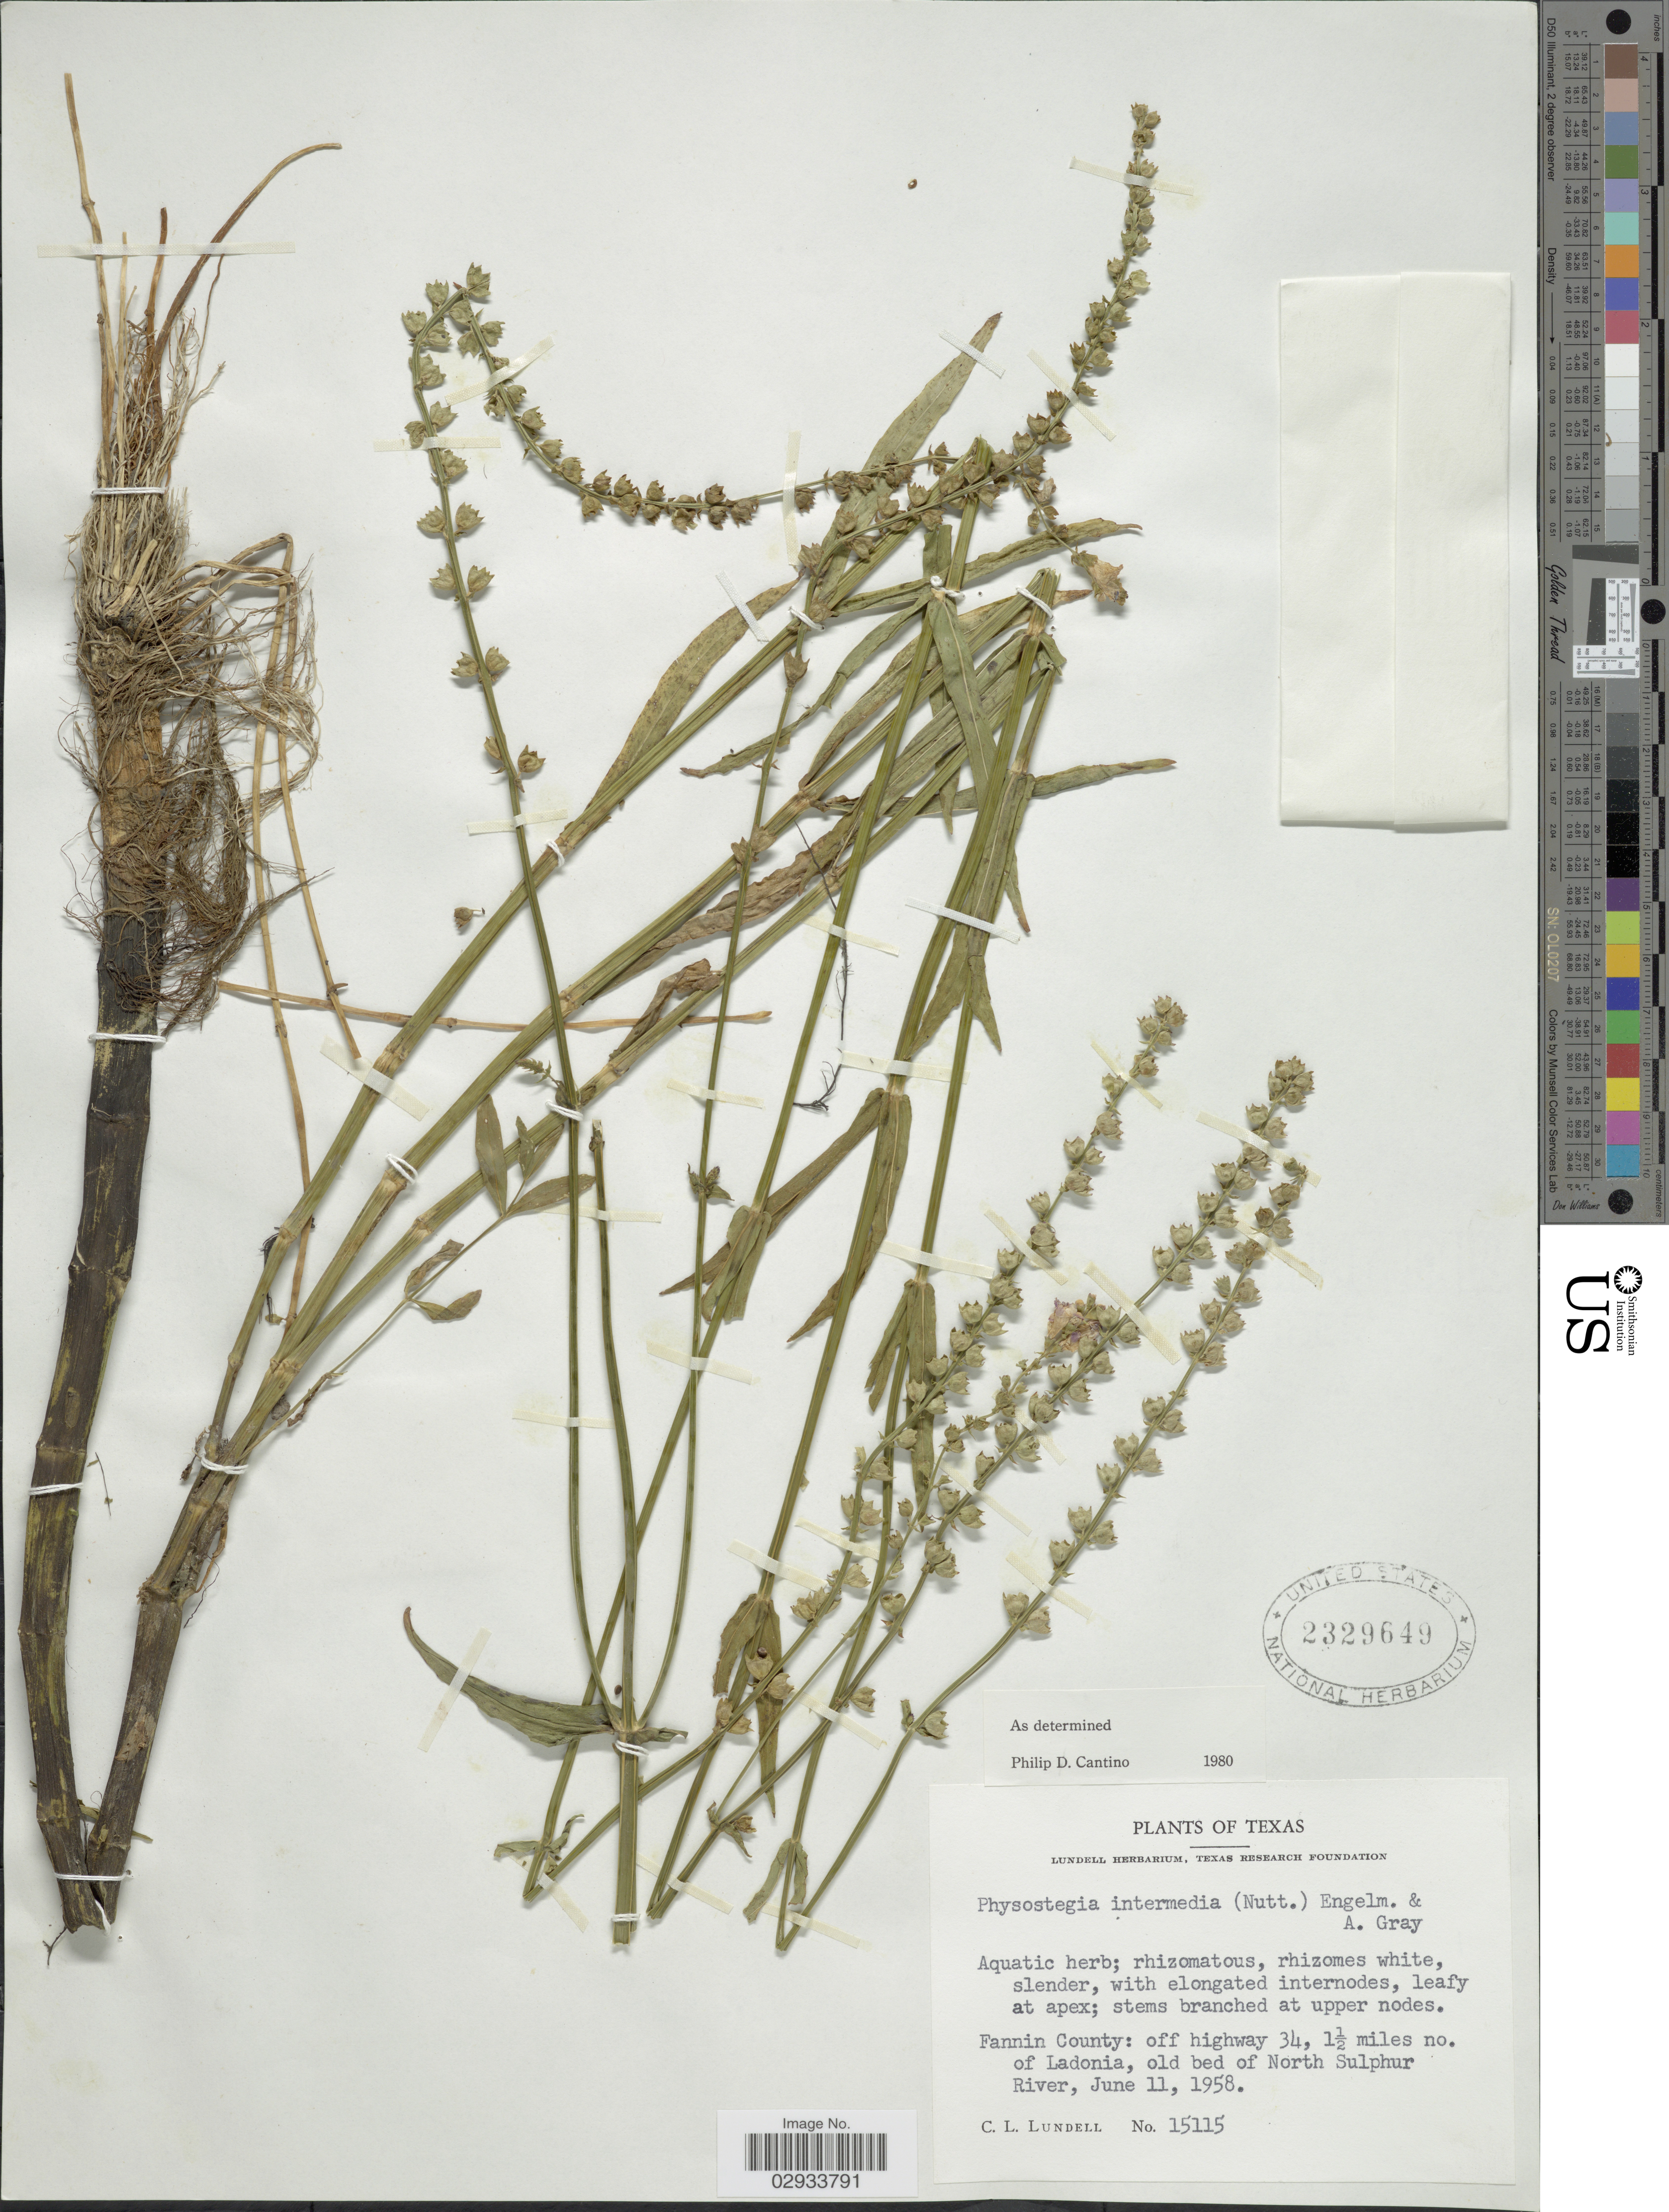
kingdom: Plantae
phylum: Tracheophyta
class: Magnoliopsida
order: Lamiales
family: Lamiaceae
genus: Physostegia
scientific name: Physostegia intermedia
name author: (Nutt.) Engelm. & A. Gray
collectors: C. L. Lundell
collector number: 15115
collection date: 1958-06-11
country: United States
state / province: Texas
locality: Fannin County: off highway 34, 1½ miles no. of Ladonia, old bed of North Sulphur River.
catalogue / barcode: US 2329649